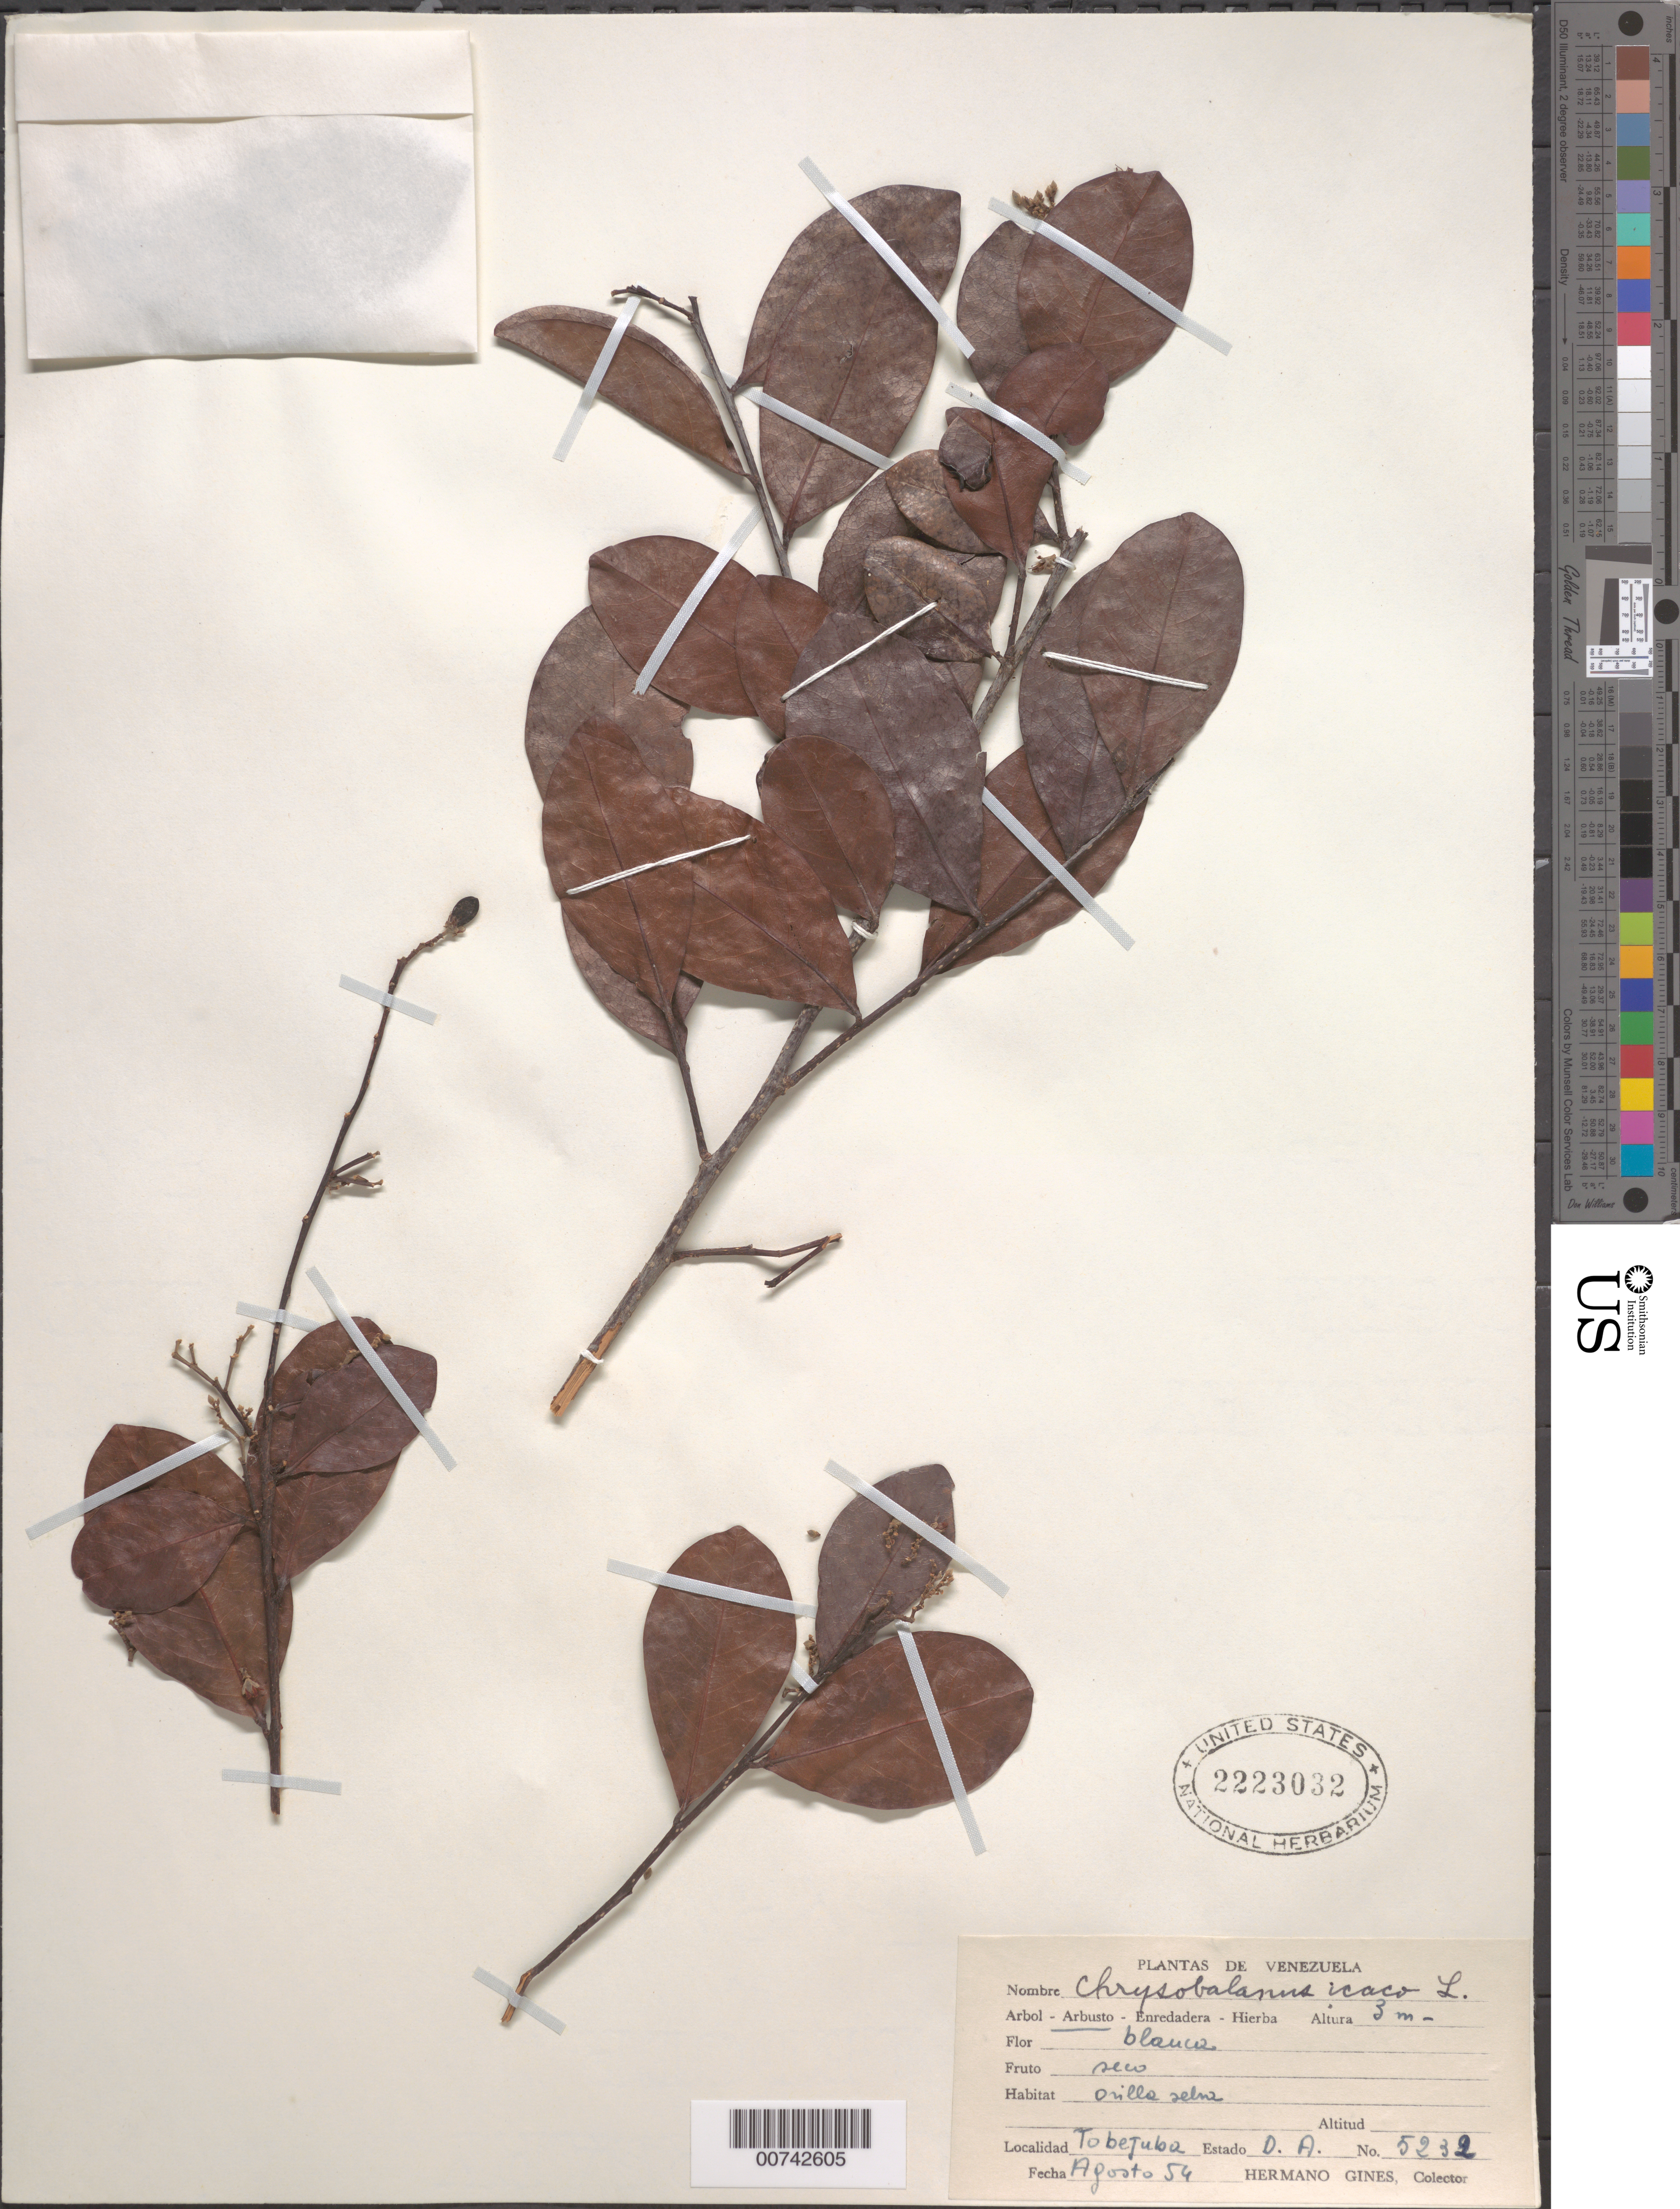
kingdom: Plantae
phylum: Tracheophyta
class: Magnoliopsida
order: Malpighiales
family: Chrysobalanaceae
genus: Chrysobalanus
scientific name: Chrysobalanus icaco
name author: L.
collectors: H. Gines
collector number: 5232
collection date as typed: Aug-54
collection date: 1954-08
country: Venezuela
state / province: Delta Amacuro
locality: Tobejuba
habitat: Edge of forest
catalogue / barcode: US 2223032